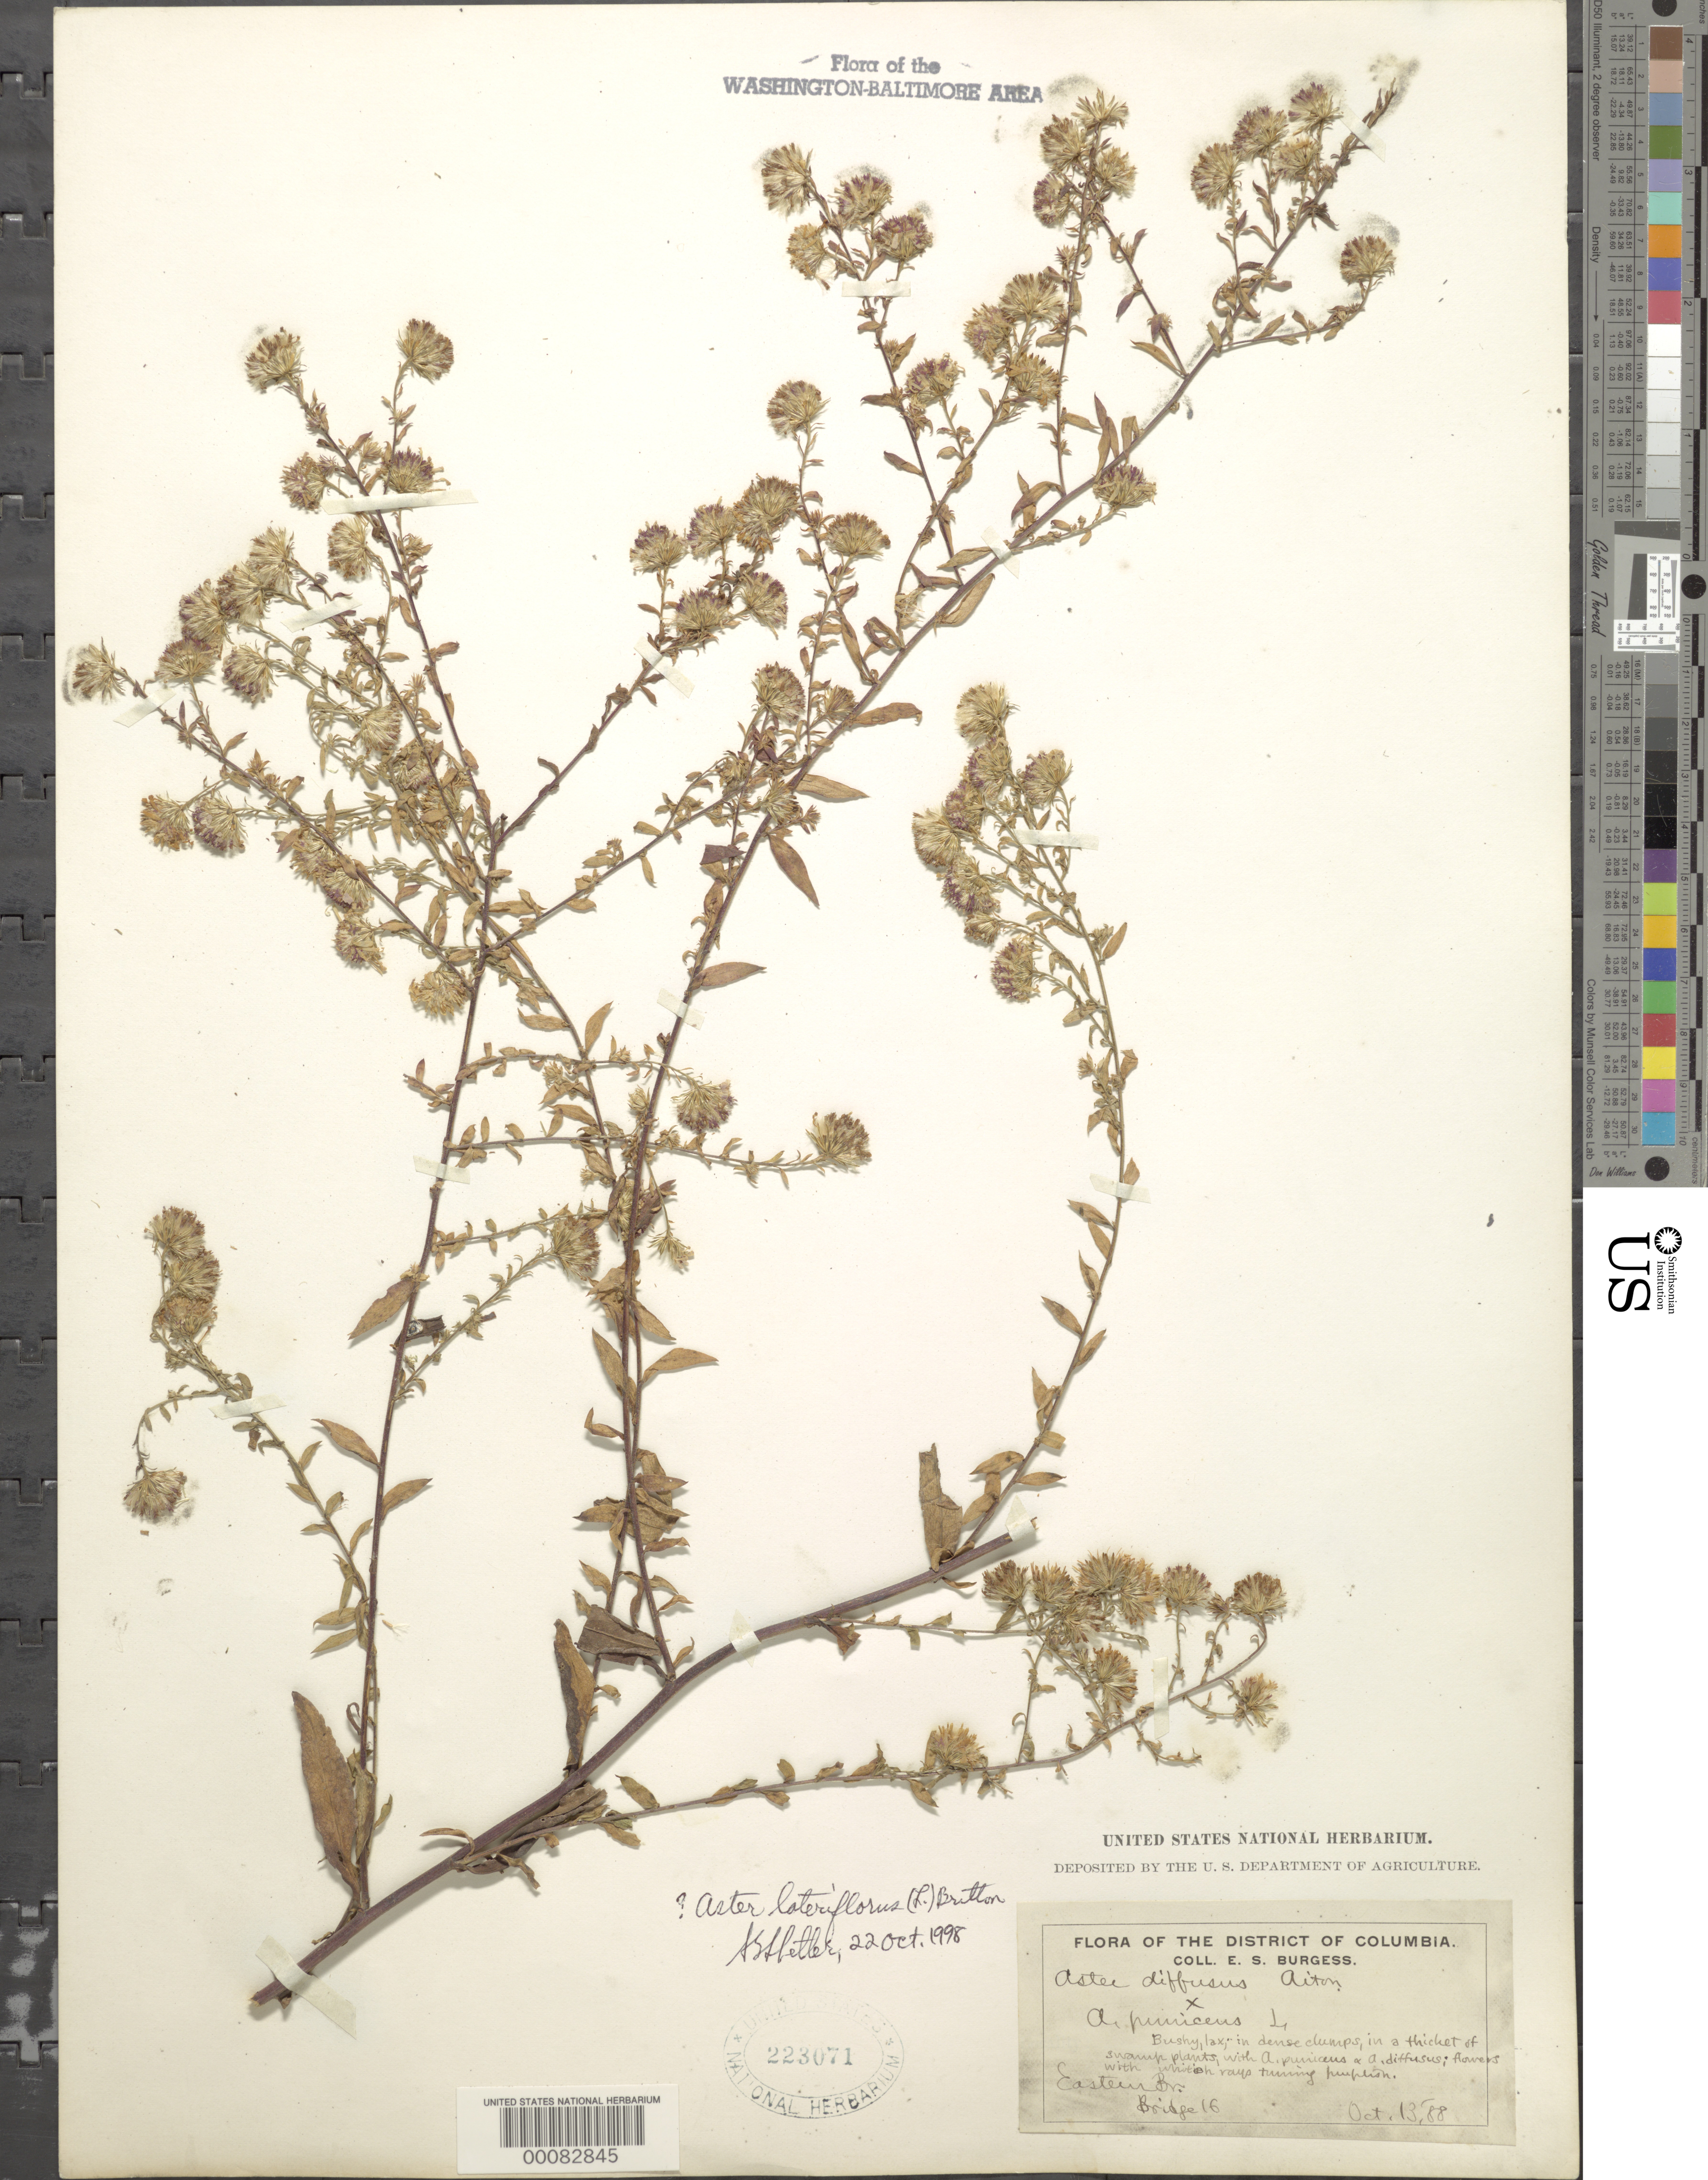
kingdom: Plantae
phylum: Tracheophyta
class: Magnoliopsida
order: Asterales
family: Asteraceae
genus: Symphyotrichum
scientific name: Symphyotrichum lateriflorum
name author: (L.) Á. Löve & D. Löve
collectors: E. Burgess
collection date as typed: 13 Oct 1888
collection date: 1888-10-13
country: United States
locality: Eastern Branch Bridge 16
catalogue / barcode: US 223071